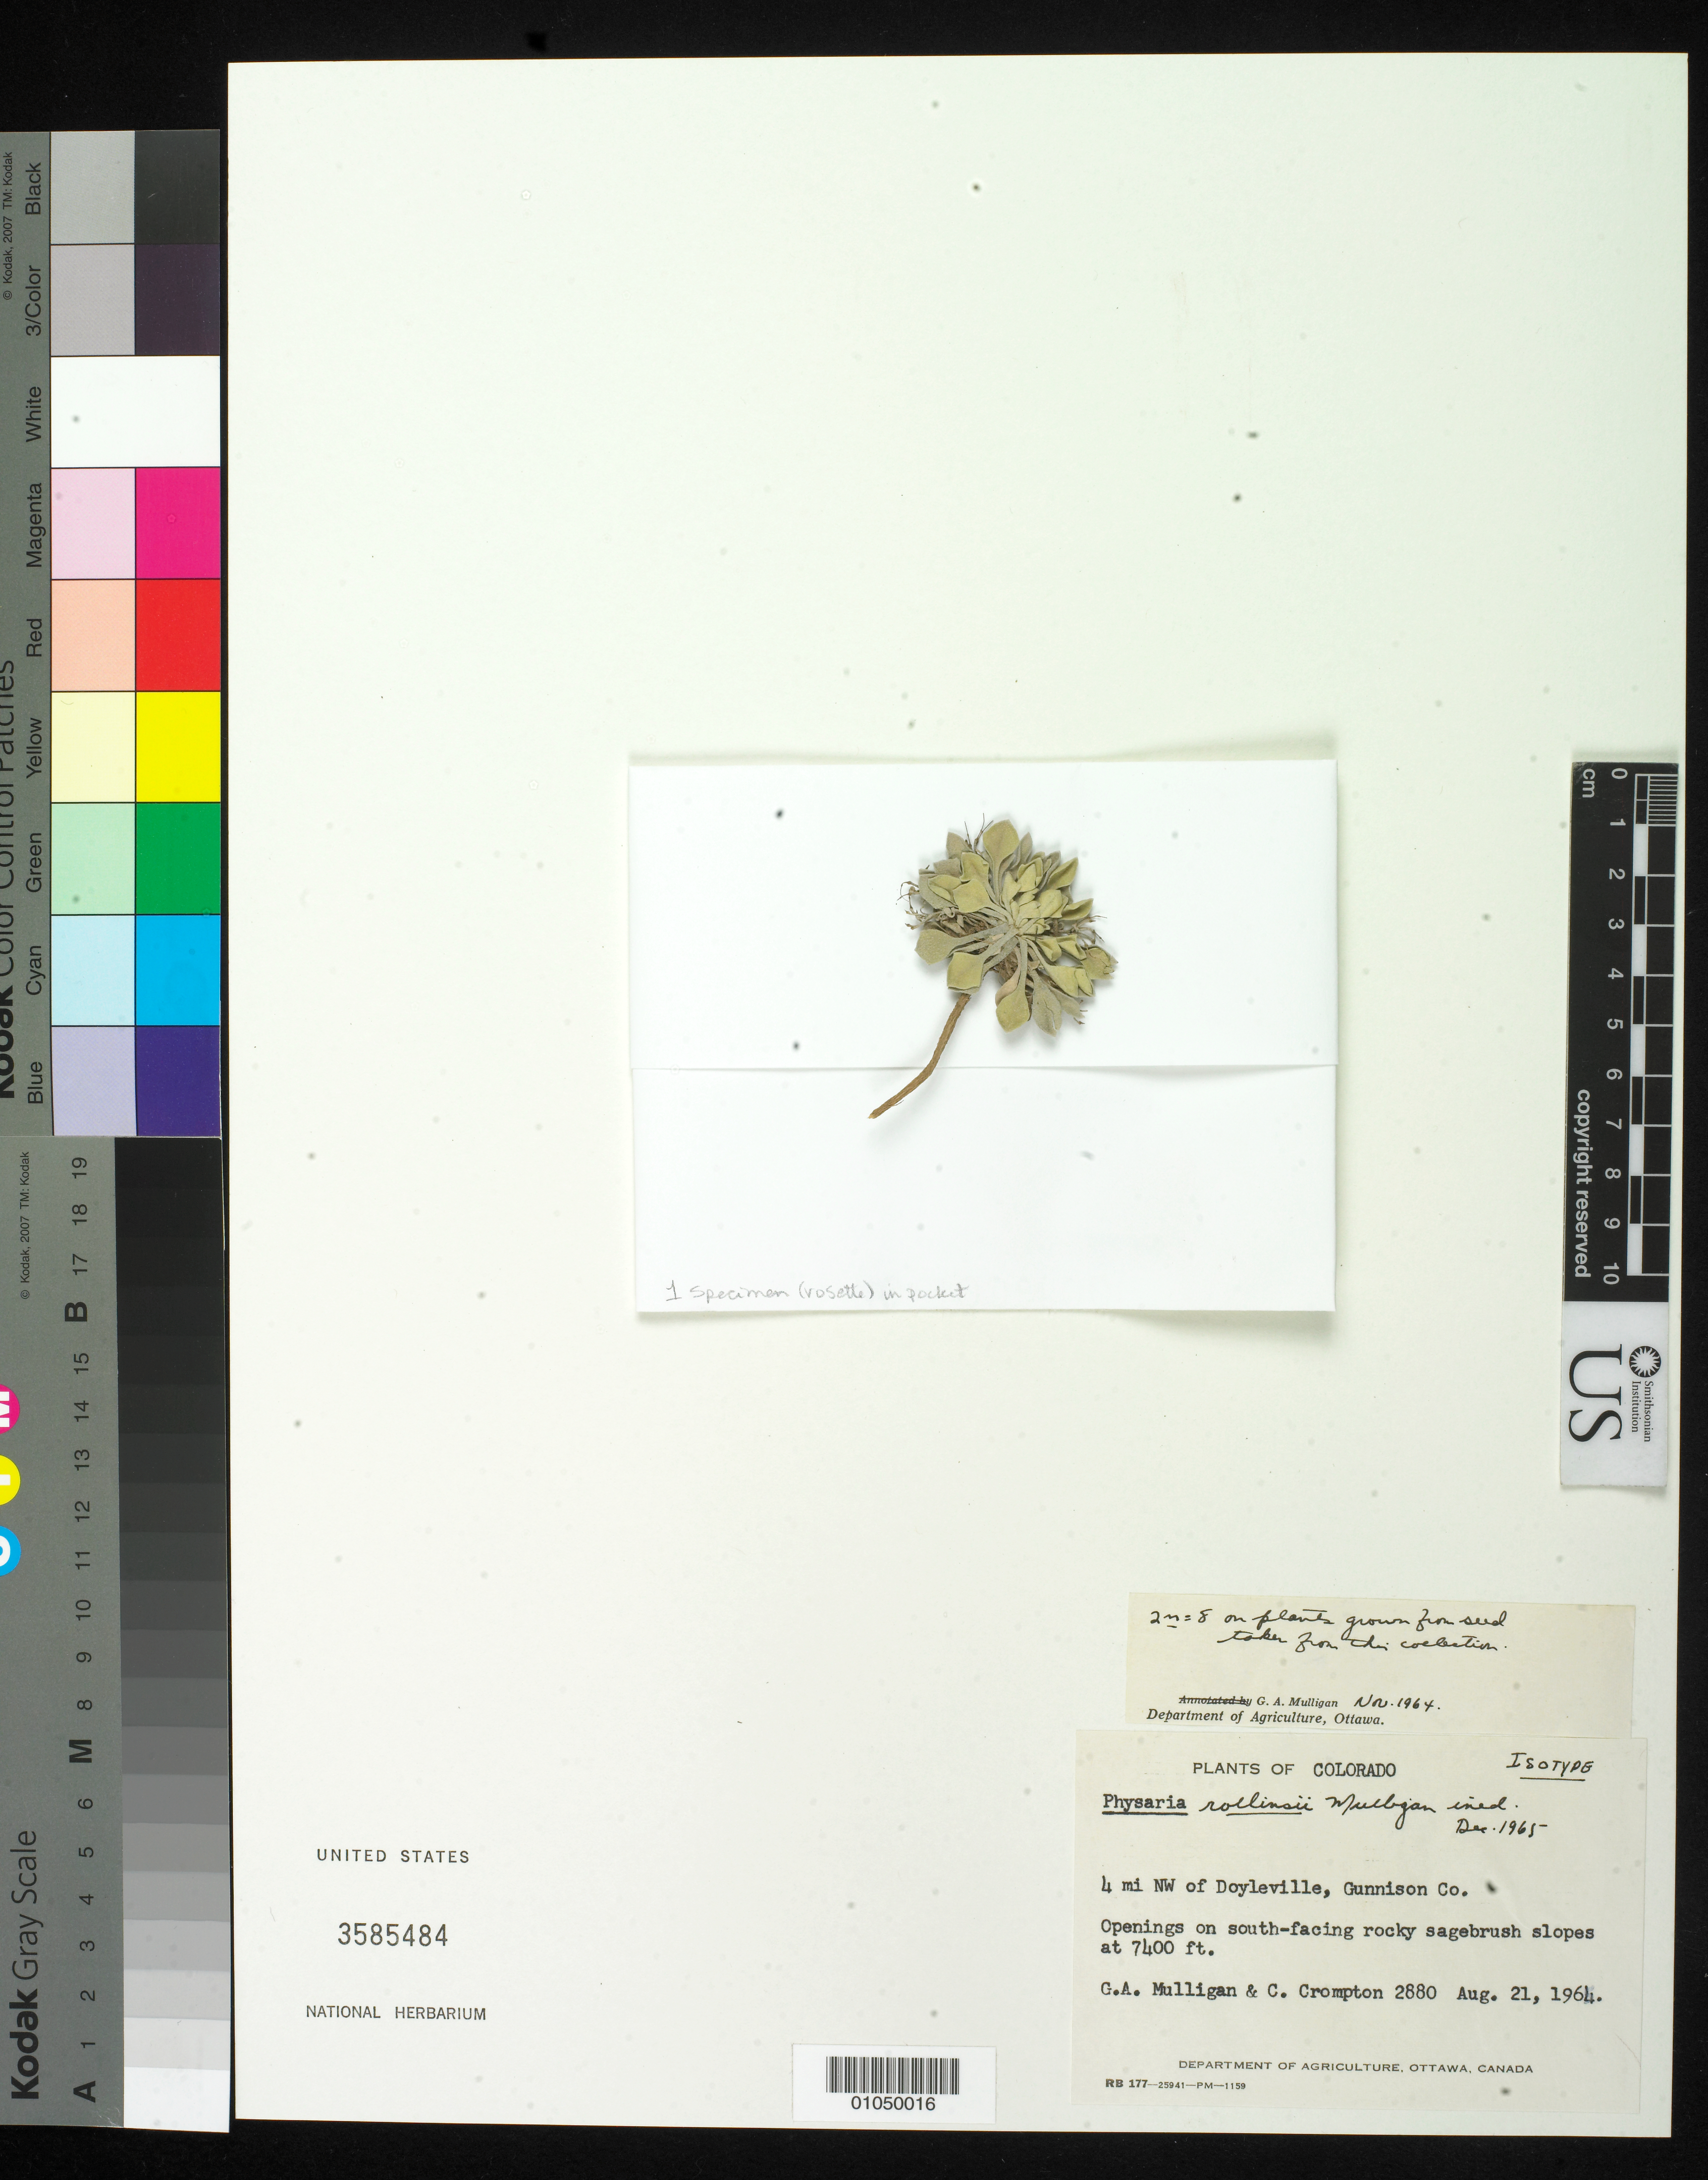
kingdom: Plantae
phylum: Tracheophyta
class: Magnoliopsida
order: Brassicales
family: Brassicaceae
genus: Physaria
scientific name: Physaria rollinsii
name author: G.A. Mulligan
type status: Isotype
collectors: G. Mulligan & C. W. Crompton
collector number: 2880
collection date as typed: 21 Aug 1964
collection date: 1964-08-21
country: United States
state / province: Colorado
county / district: Gunnison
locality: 4 mi NW of Doyleville, Gunnison Co.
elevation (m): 2256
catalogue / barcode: US 3585484